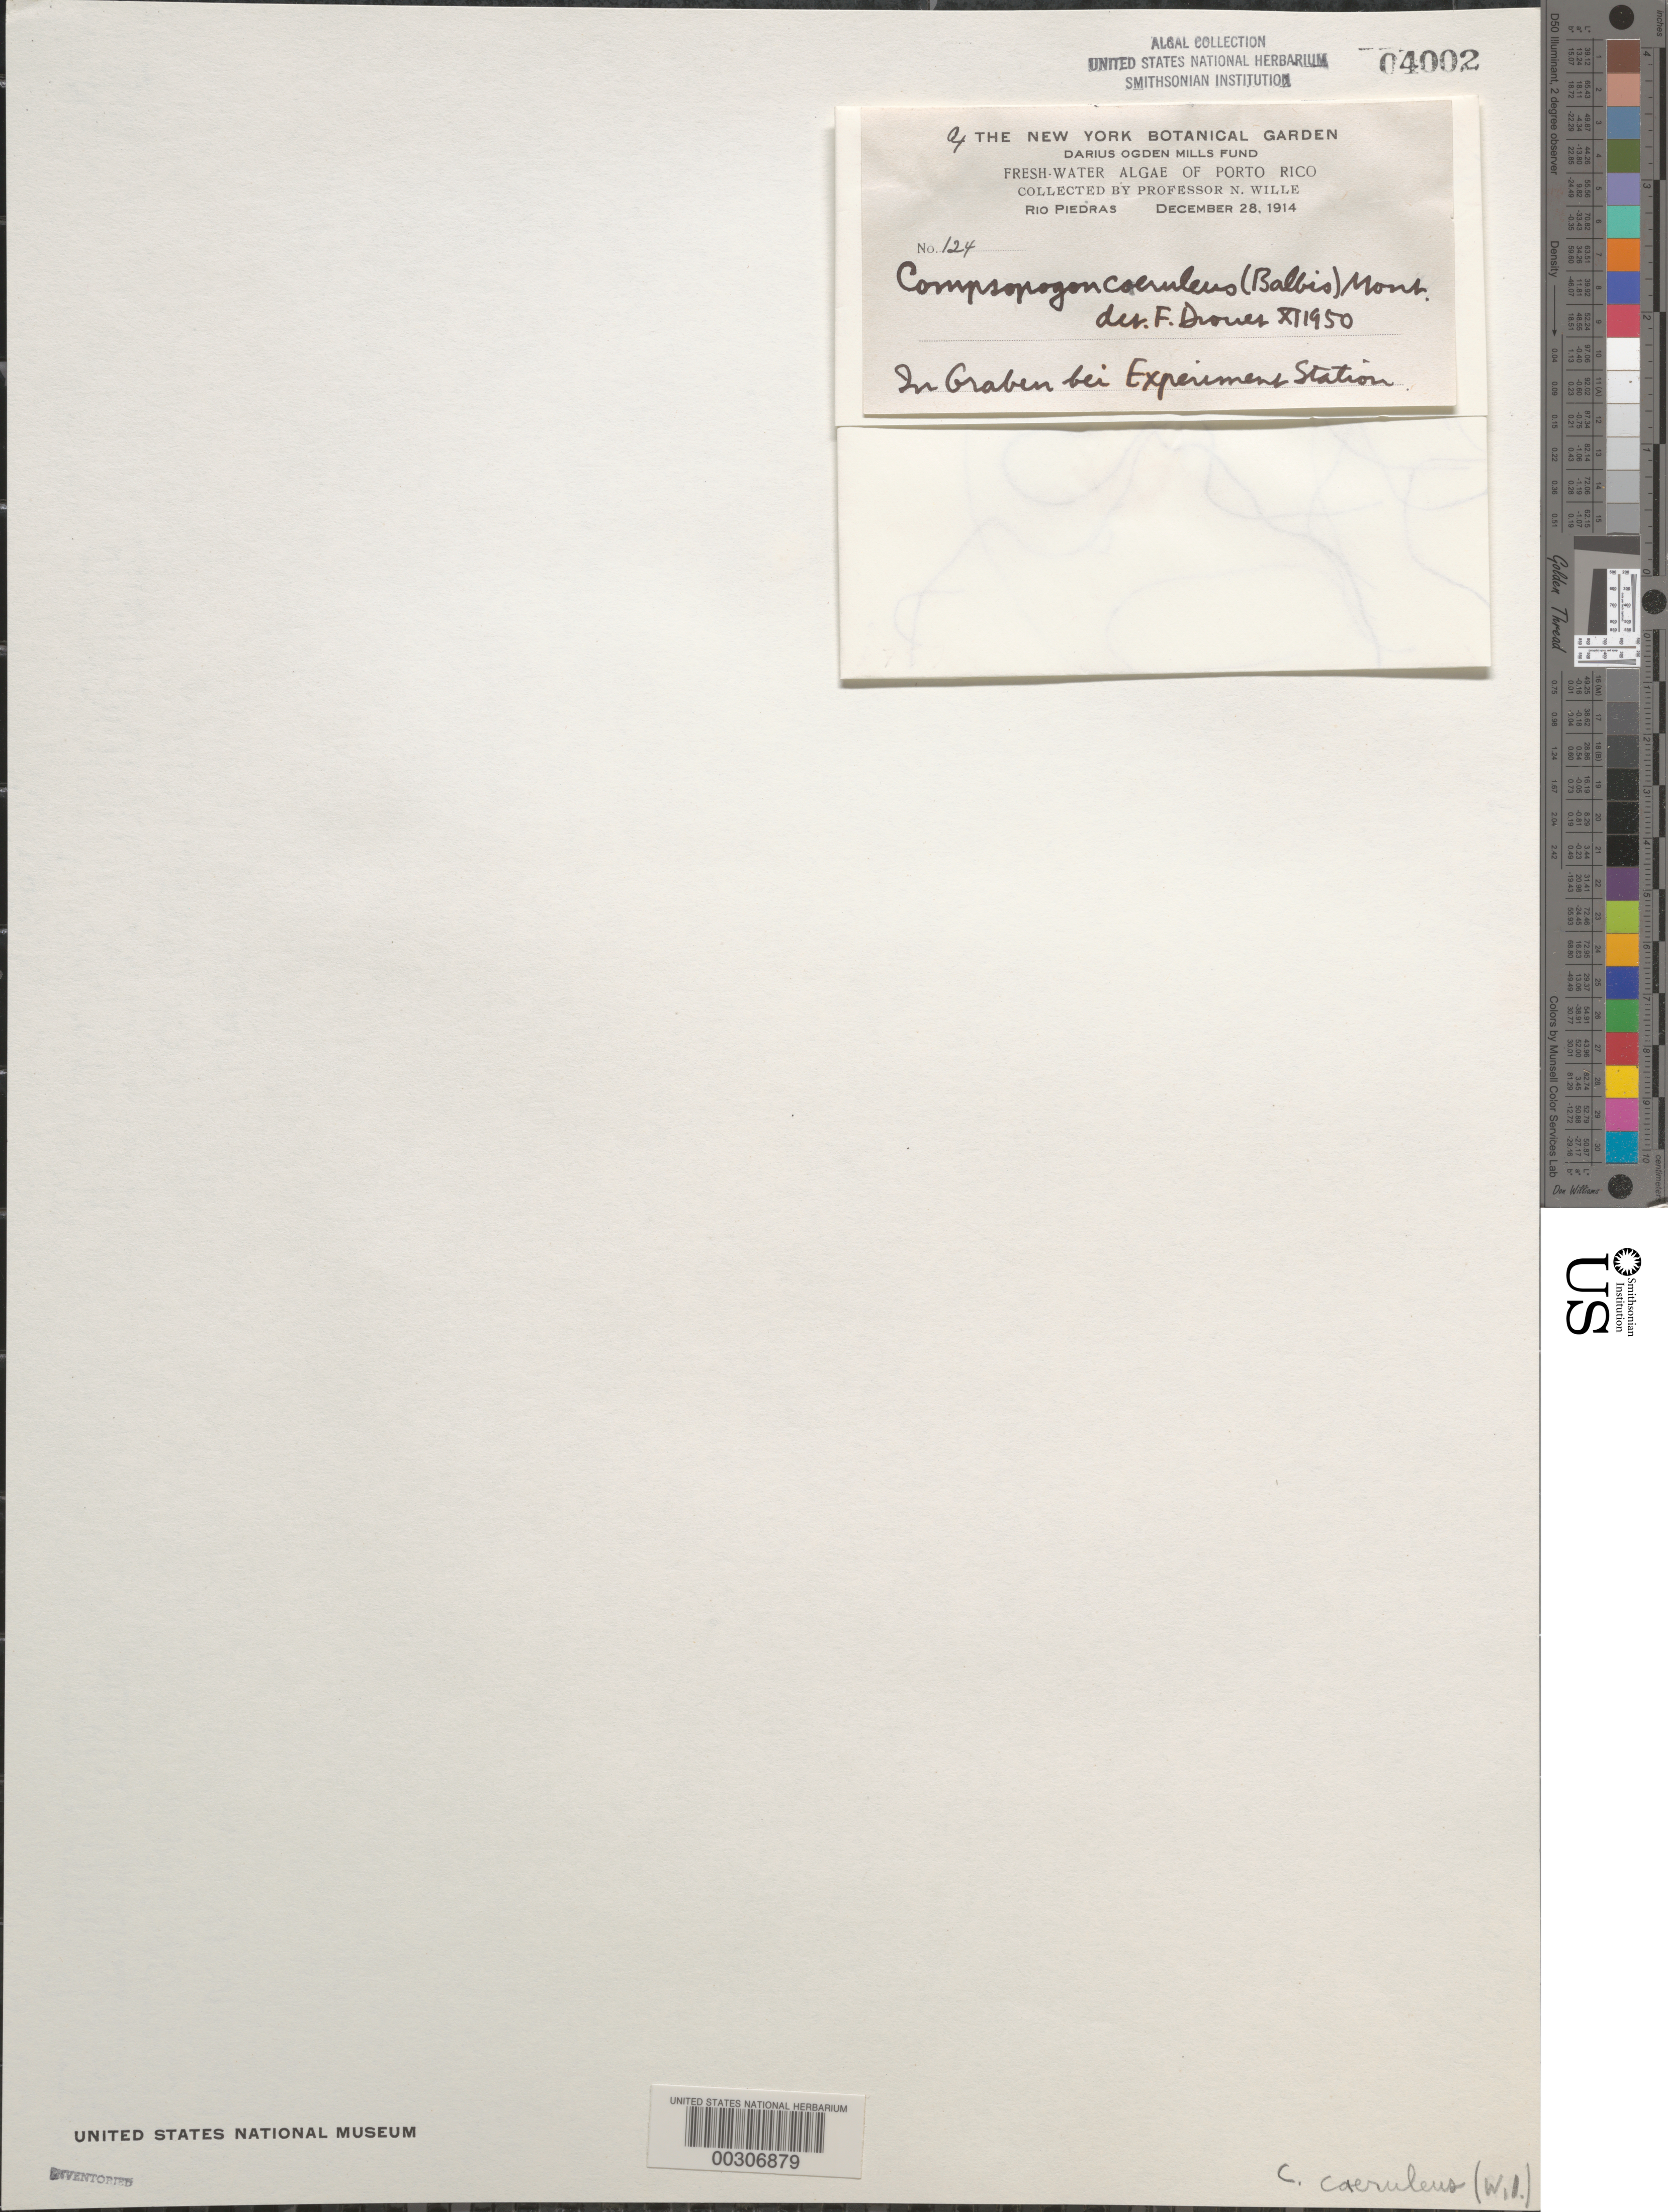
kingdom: Plantae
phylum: Rhodophyta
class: Compsopogonophyceae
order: Compsopogonales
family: Compsopogonaceae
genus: Compsopogon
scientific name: Compsopogon caeruleus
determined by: Drouet, F. E.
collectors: N. Wille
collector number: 124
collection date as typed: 28 Dec 1914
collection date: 1914-12-28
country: Puerto Rico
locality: Rio piedras, experiment station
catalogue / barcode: US 4002